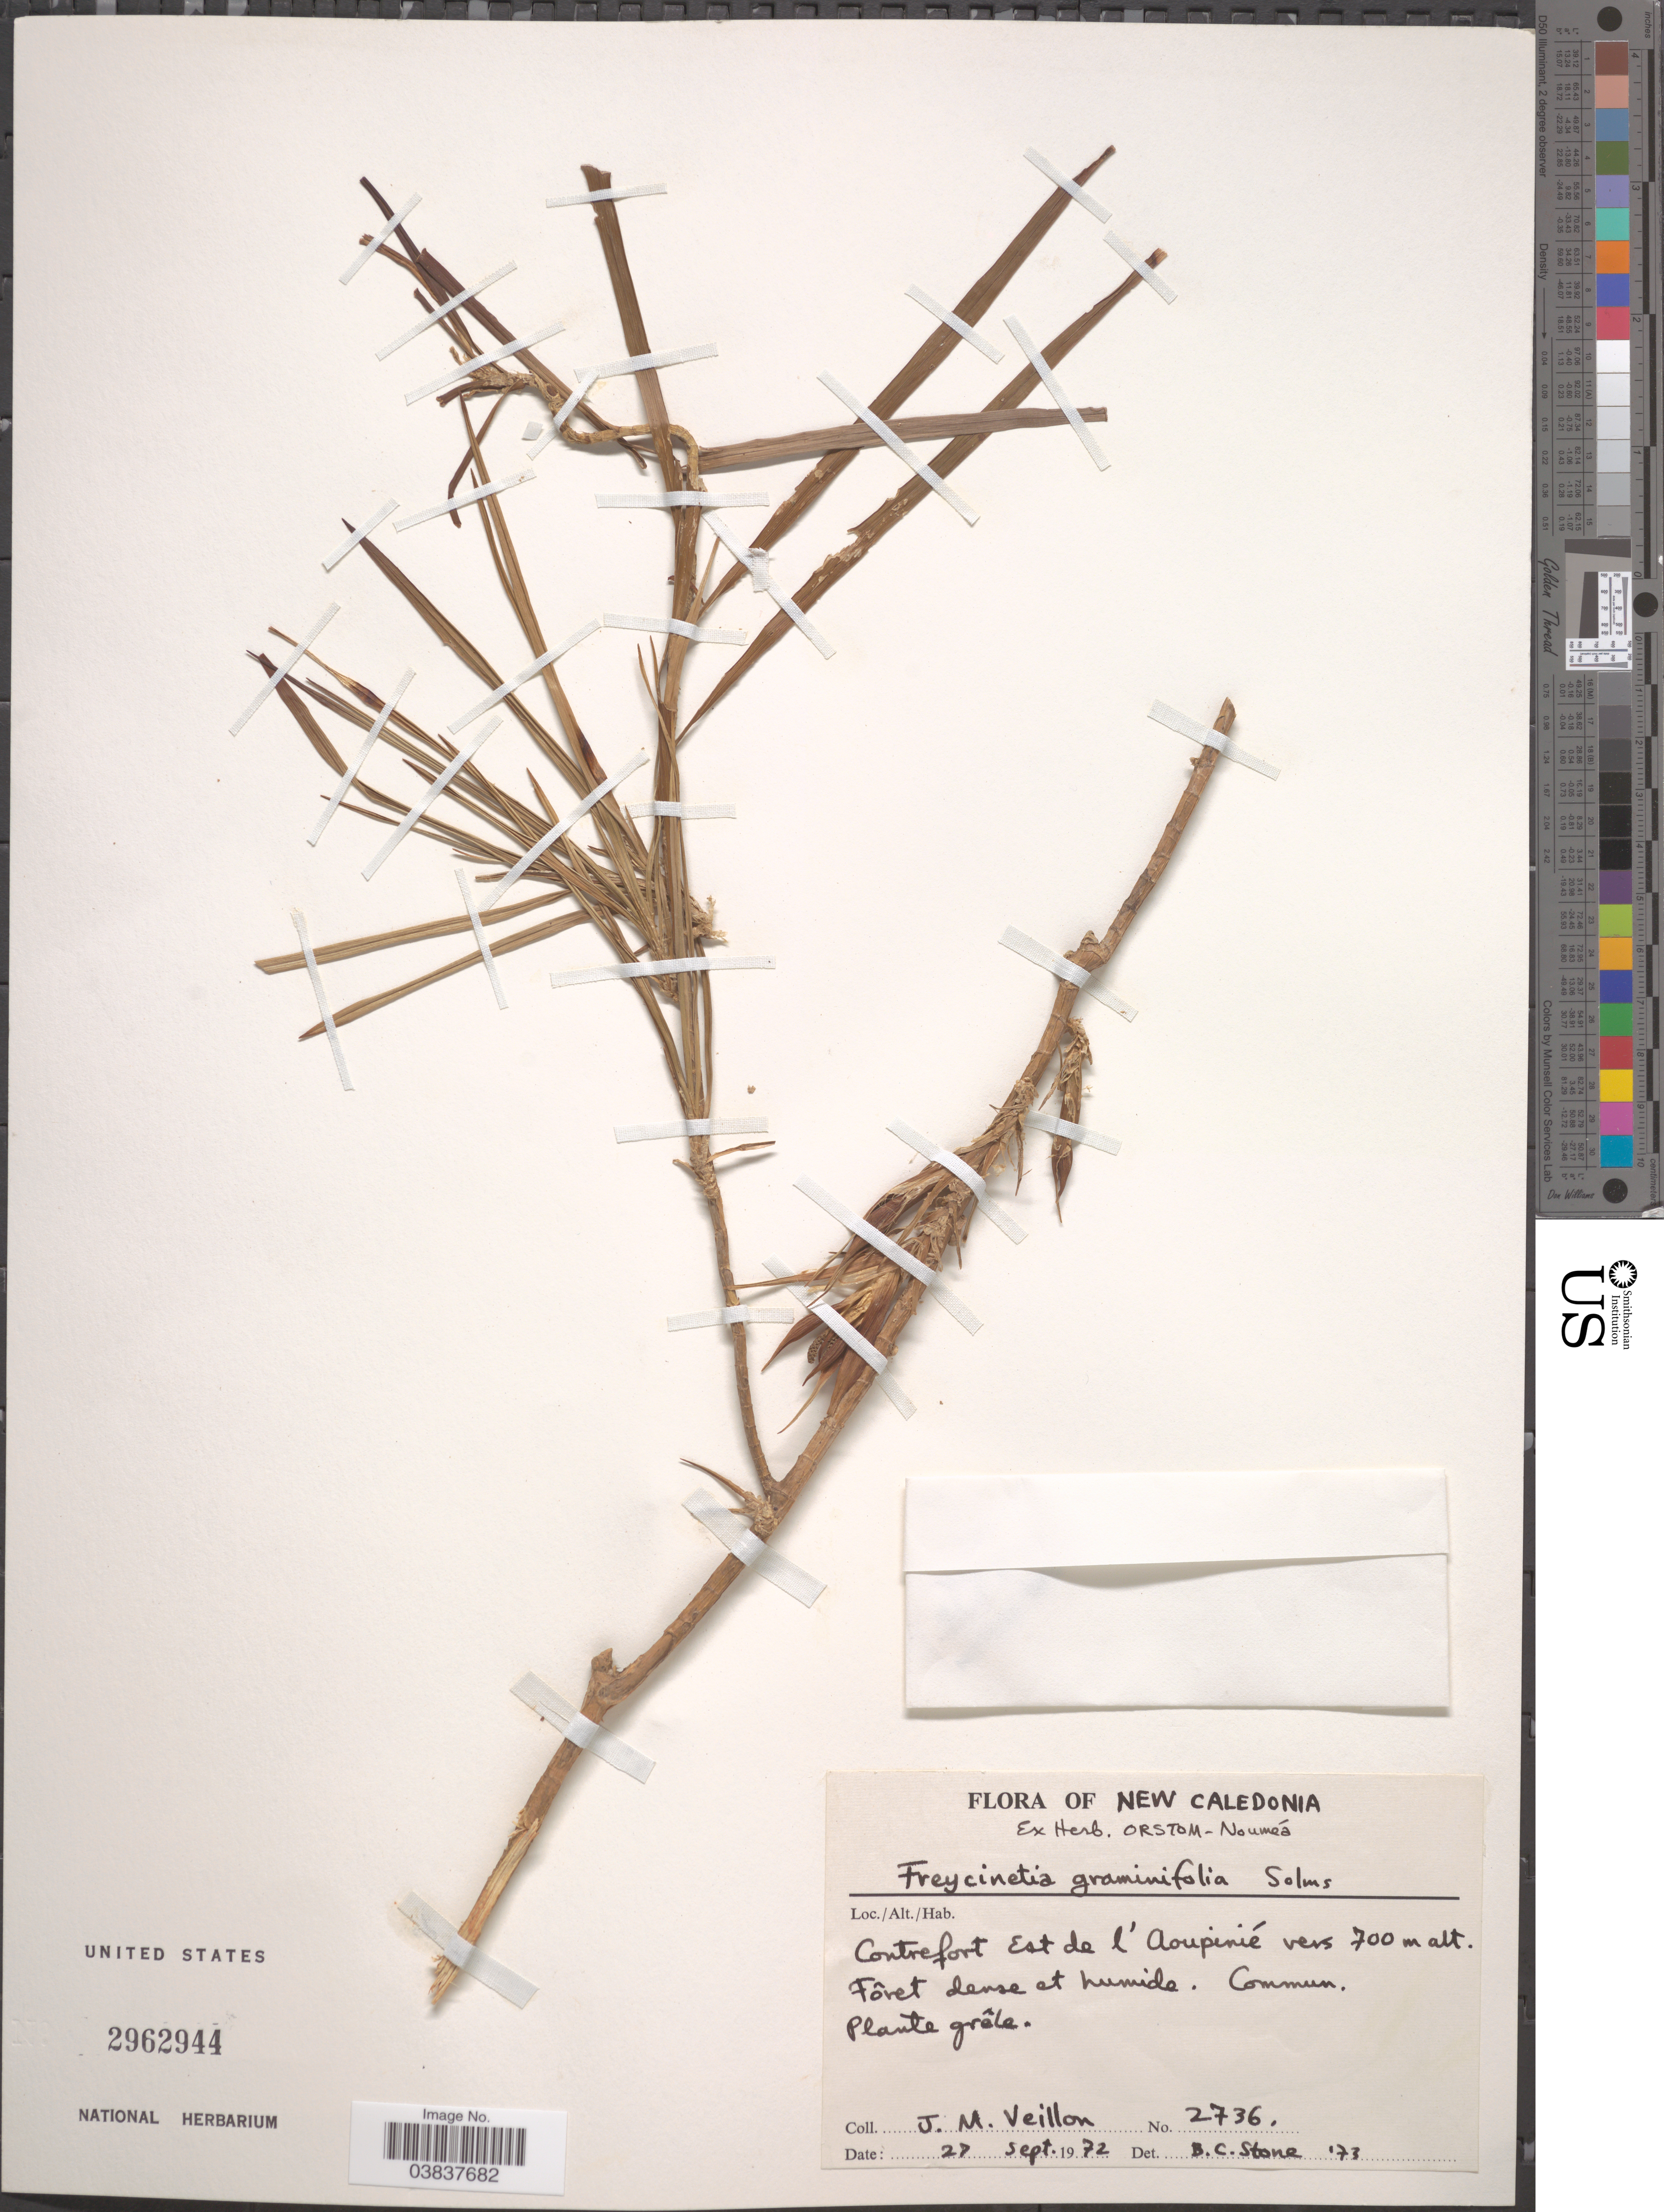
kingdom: Plantae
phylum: Tracheophyta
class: Liliopsida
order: Pandanales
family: Pandanaceae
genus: Freycinetia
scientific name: Freycinetia graminifolia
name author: Solms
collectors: J. Veillon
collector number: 2736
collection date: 1972-09-27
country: New Caledonia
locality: Contrefort Est de l'Aoupinié.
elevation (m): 700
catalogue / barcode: US 2962944